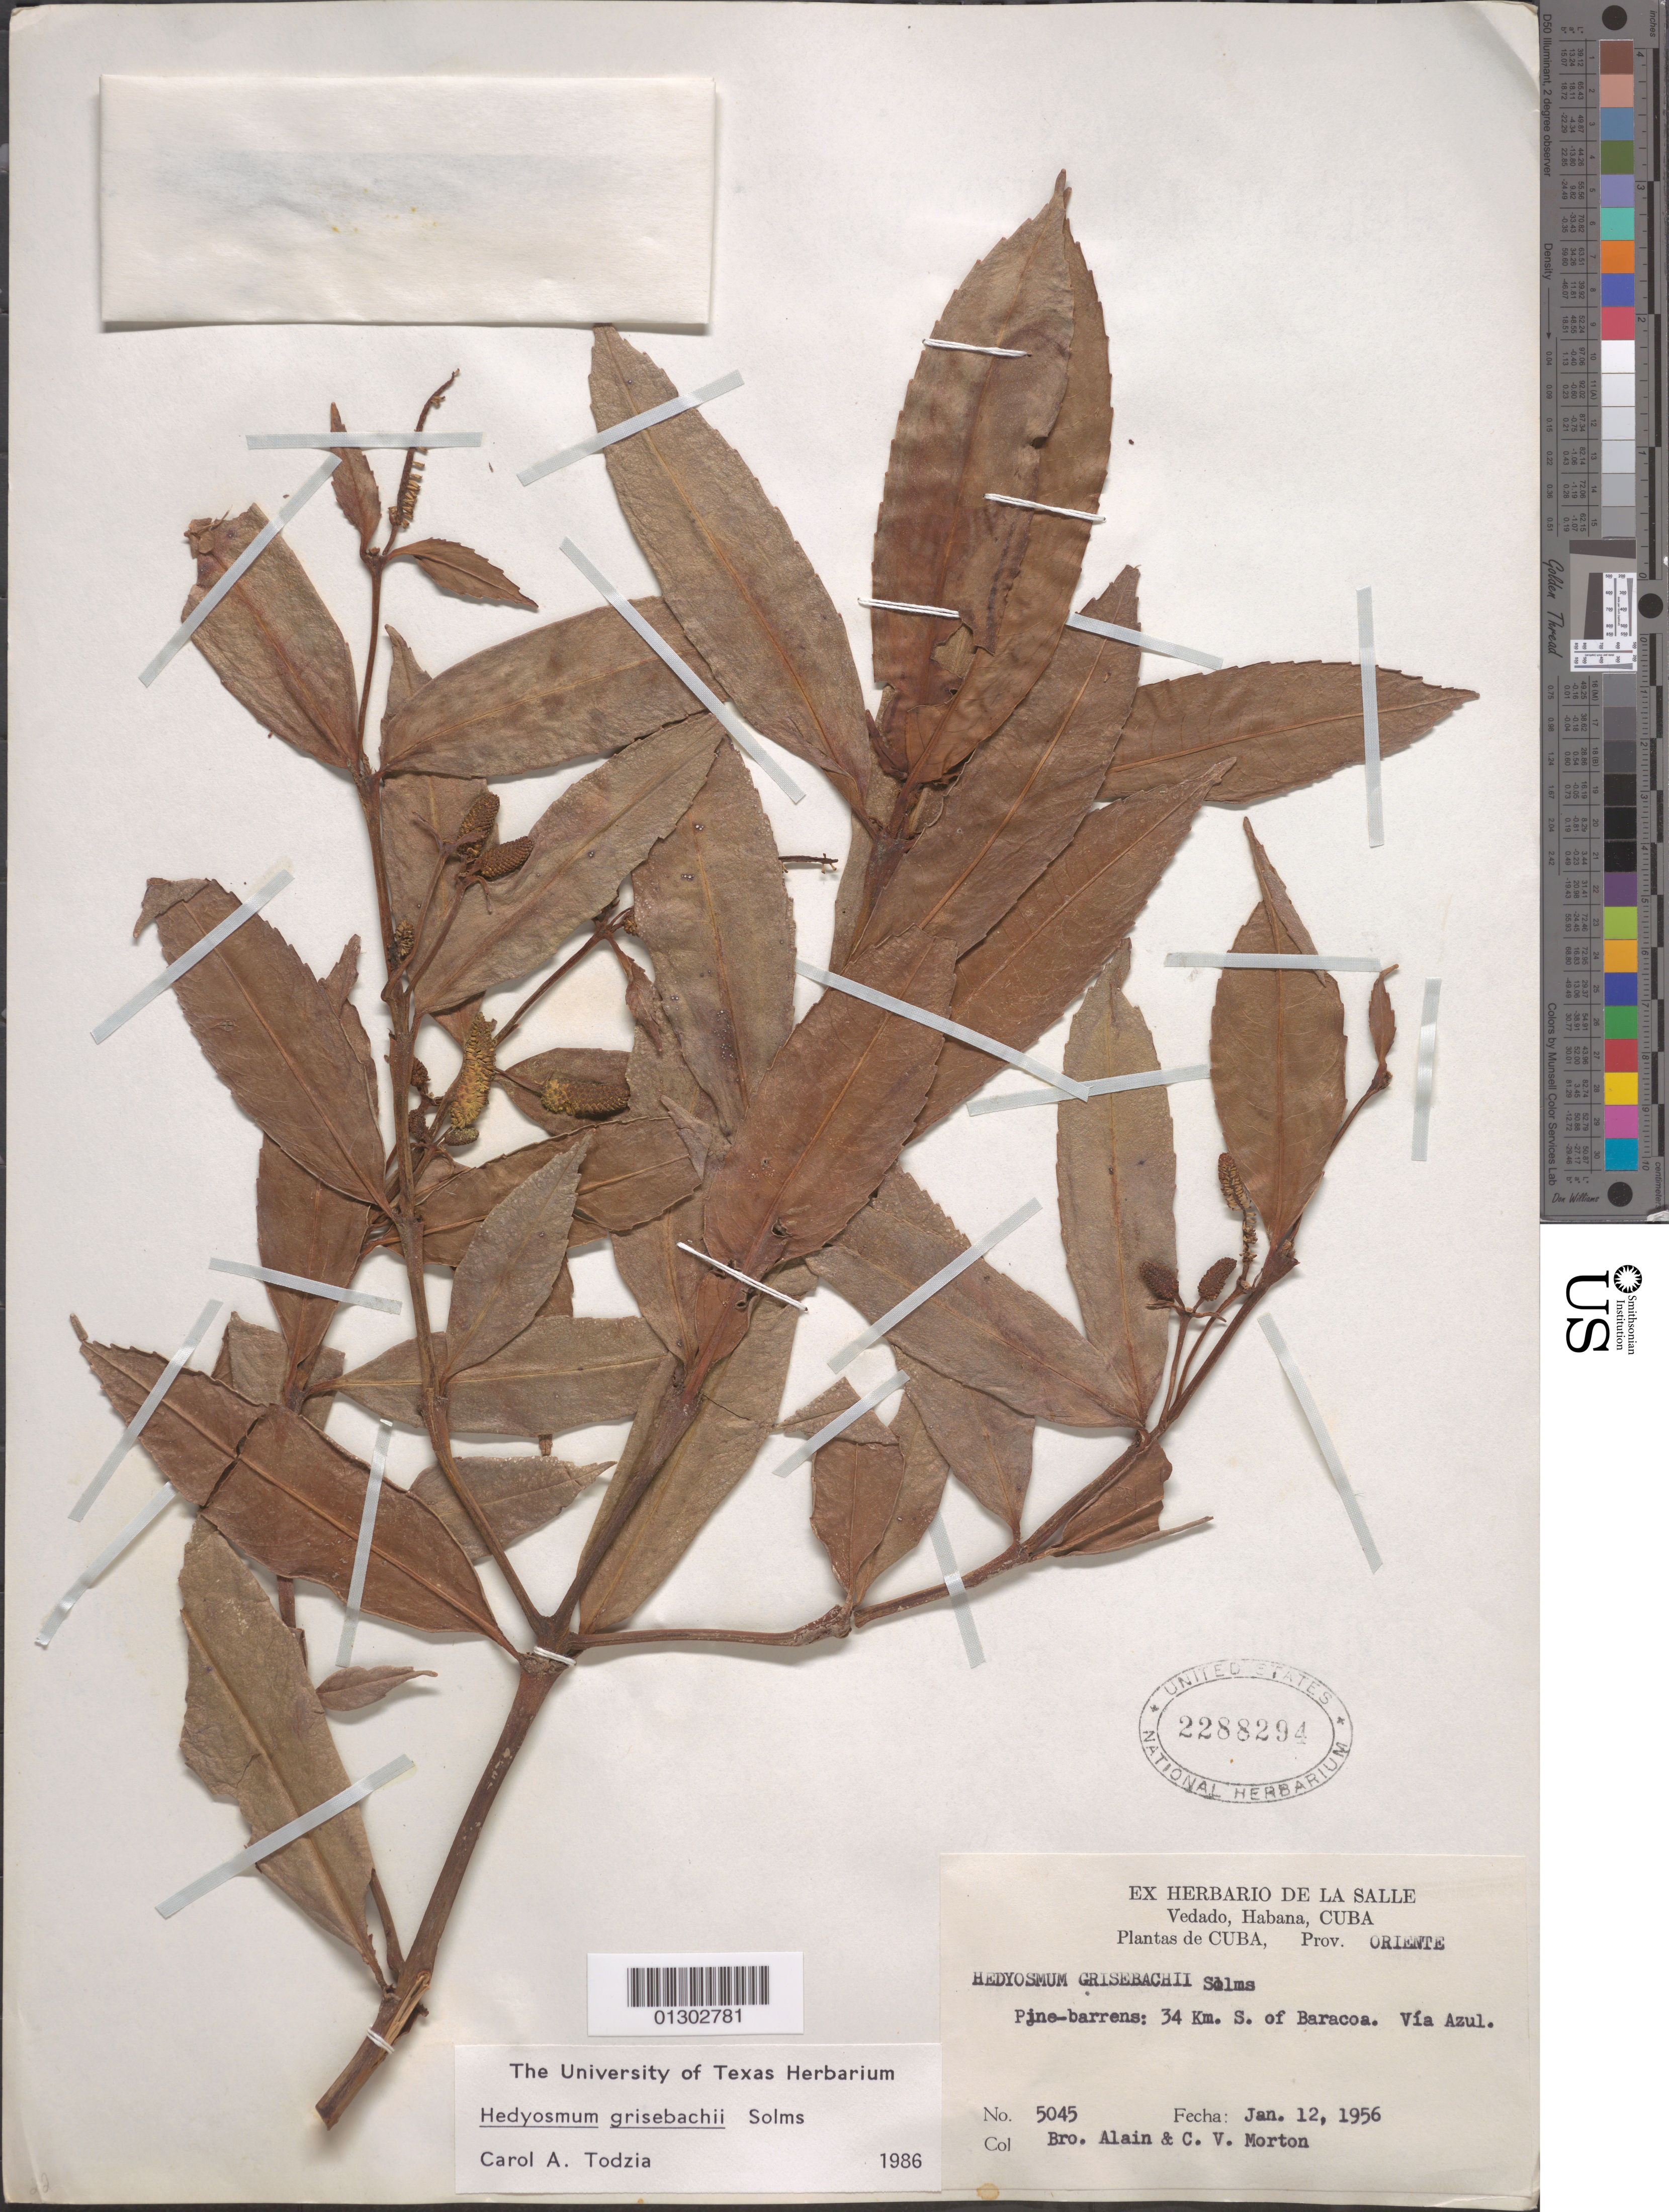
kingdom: Plantae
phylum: Tracheophyta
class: Magnoliopsida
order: Chloranthales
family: Chloranthaceae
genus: Hedyosmum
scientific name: Hedyosmum grisebachii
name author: Solms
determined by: Todzia, C. A., (TEX), University of Texas Austin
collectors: A. H. Liogier & C. V. Morton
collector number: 5045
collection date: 1956-01-12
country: Cuba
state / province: Guantanamo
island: Cuba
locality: Baracoa, 34 km S; vía Azul.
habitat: Pine-barrens.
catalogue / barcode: US 2288294